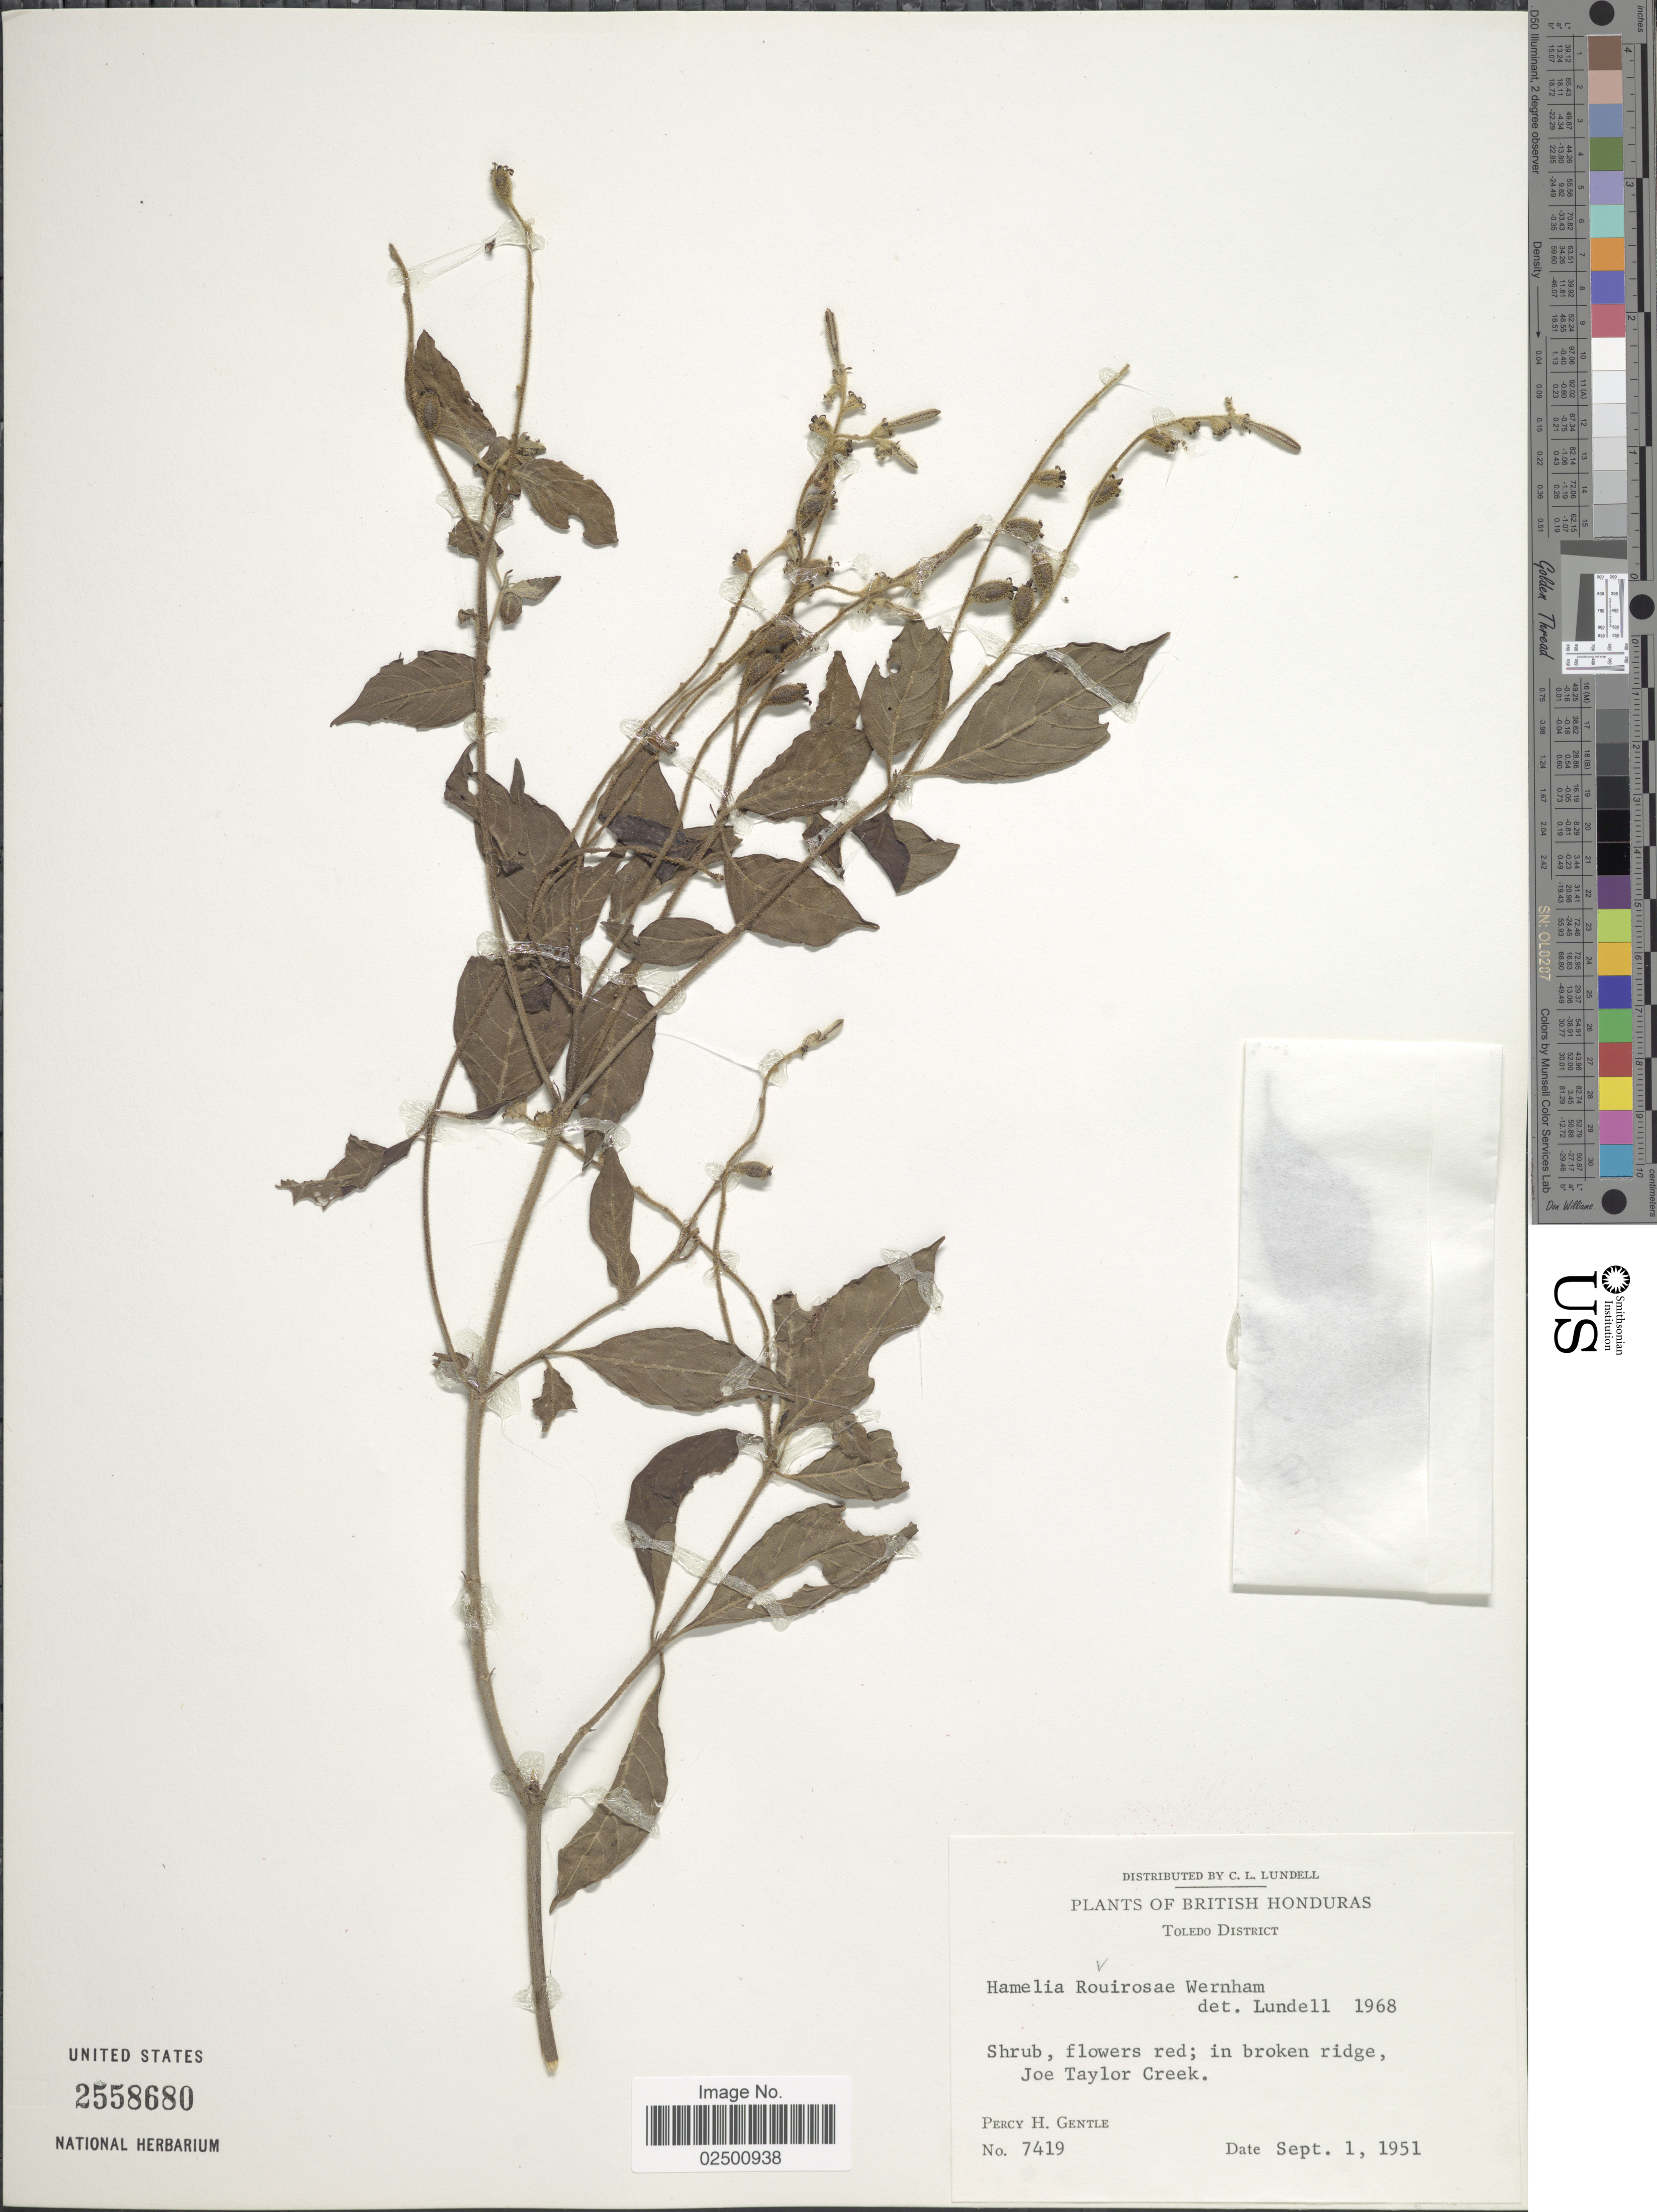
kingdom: Plantae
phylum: Tracheophyta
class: Magnoliopsida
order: Gentianales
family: Rubiaceae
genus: Hamelia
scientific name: Hamelia rovirosae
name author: Wernham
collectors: P. H. Gentle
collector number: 7419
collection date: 1951-09-01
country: Belize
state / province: Toledo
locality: British Honduras. Toledo District. Joe Taylor Creek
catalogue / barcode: US 2558680